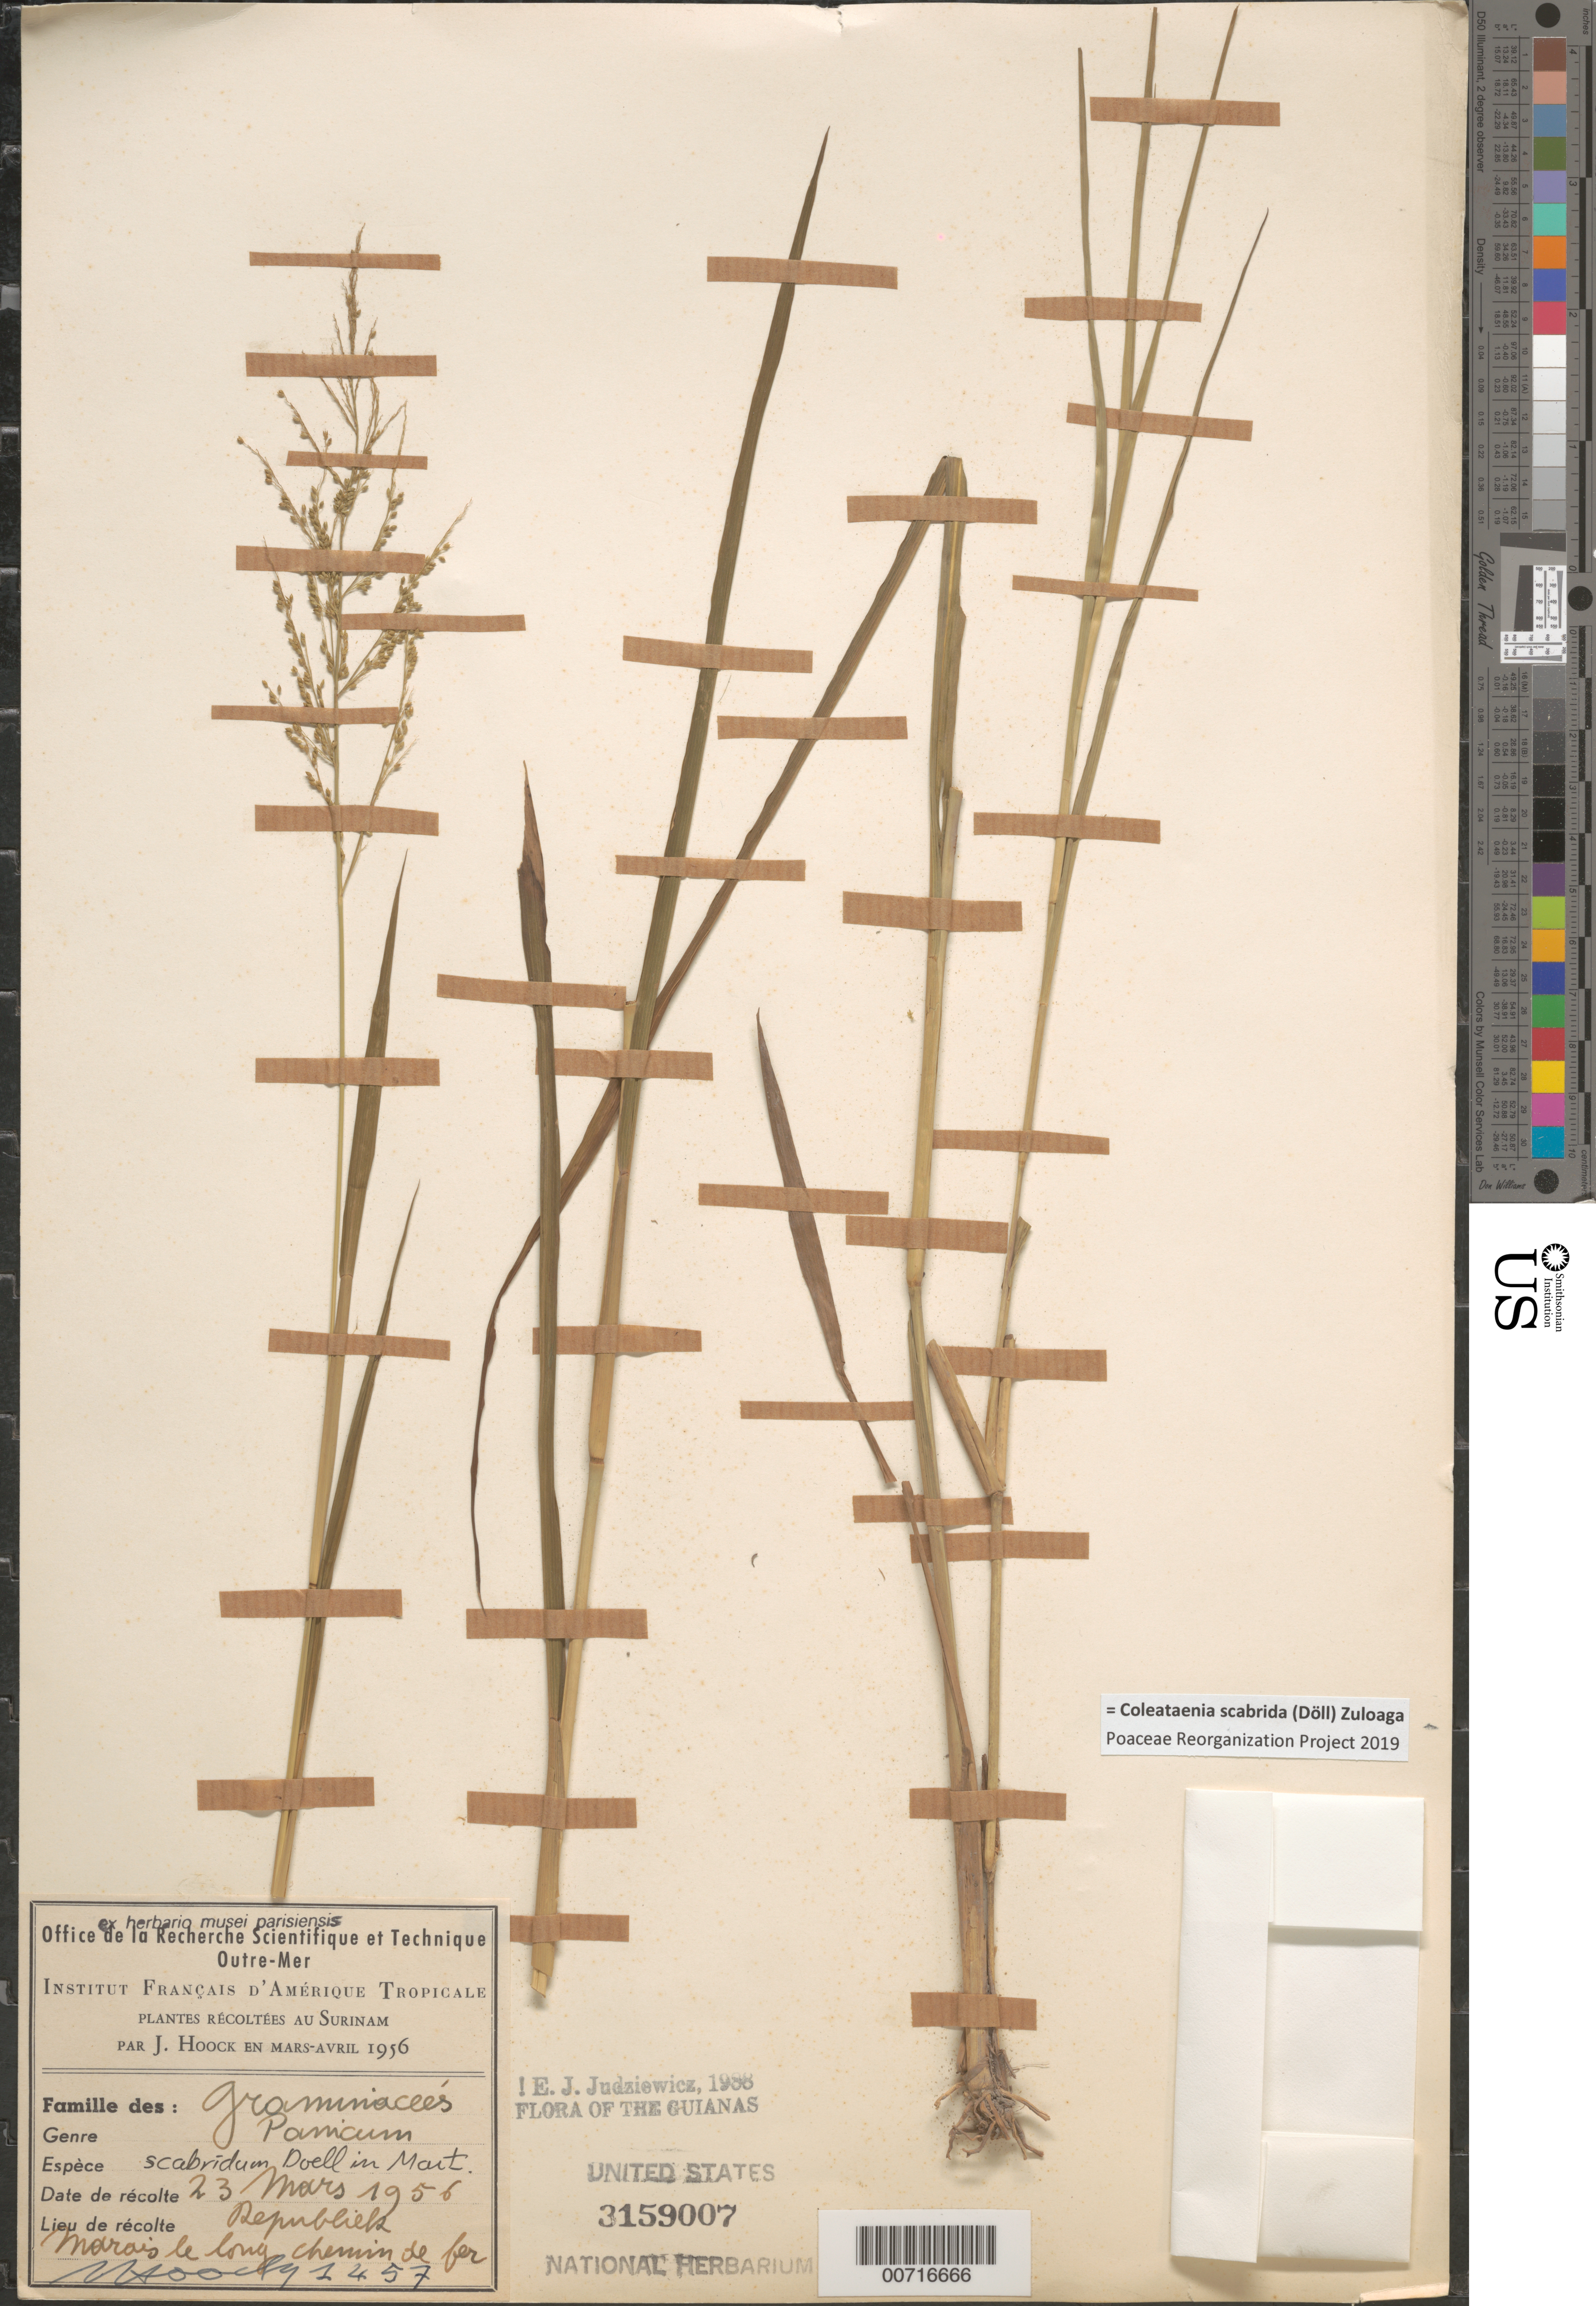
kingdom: Plantae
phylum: Tracheophyta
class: Liliopsida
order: Poales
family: Poaceae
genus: Coleataenia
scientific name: Coleataenia scabrida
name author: (Döll) Zuloaga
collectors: J. Hoock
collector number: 1457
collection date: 1956-03-23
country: Suriname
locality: Republiek. Marais le long chemin de fer.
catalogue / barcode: US 3159007